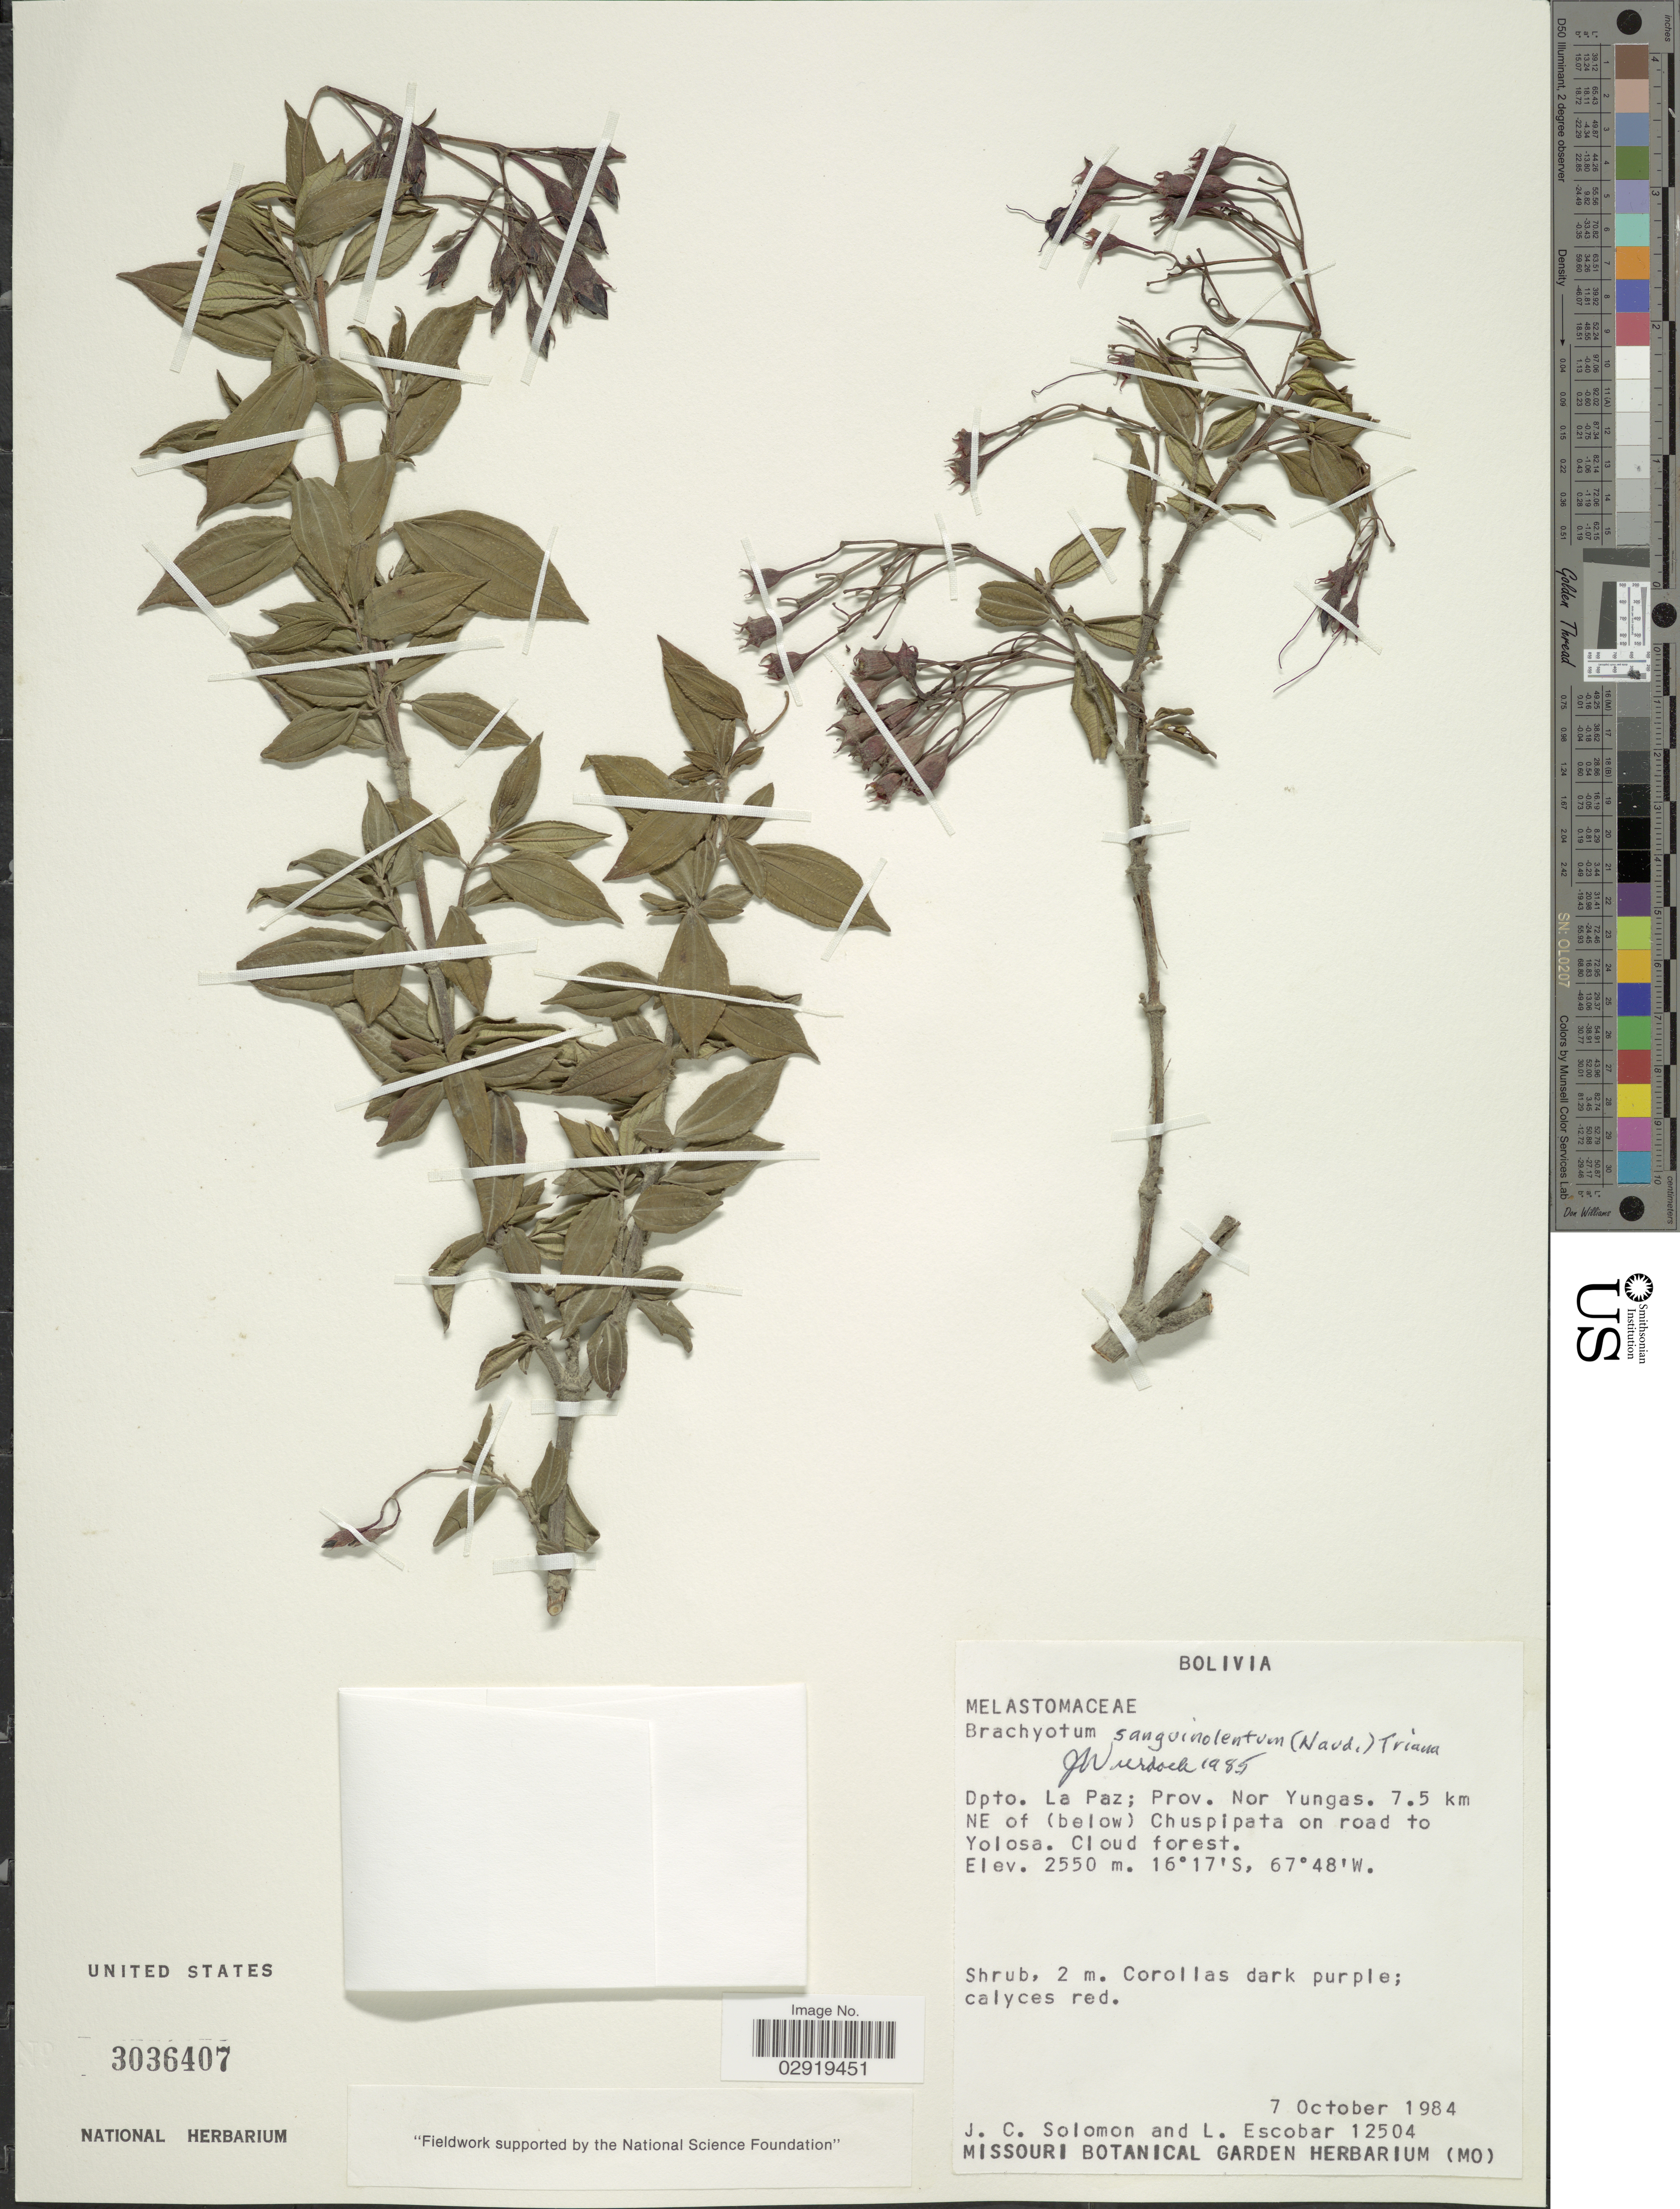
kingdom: Plantae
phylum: Tracheophyta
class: Magnoliopsida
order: Myrtales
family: Melastomataceae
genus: Brachyotum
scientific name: Brachyotum sanguinolentum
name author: (Naudin) Triana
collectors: J. C. Solomon & L. Escobar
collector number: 12504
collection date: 1984-10-07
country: Bolivia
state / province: La Paz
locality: Dpto. La Paz; Prov. Nor Yungas. 7.5 km NE of (below) Chuspipata on road to Yolosa.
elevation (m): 2550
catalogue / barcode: US 3036407